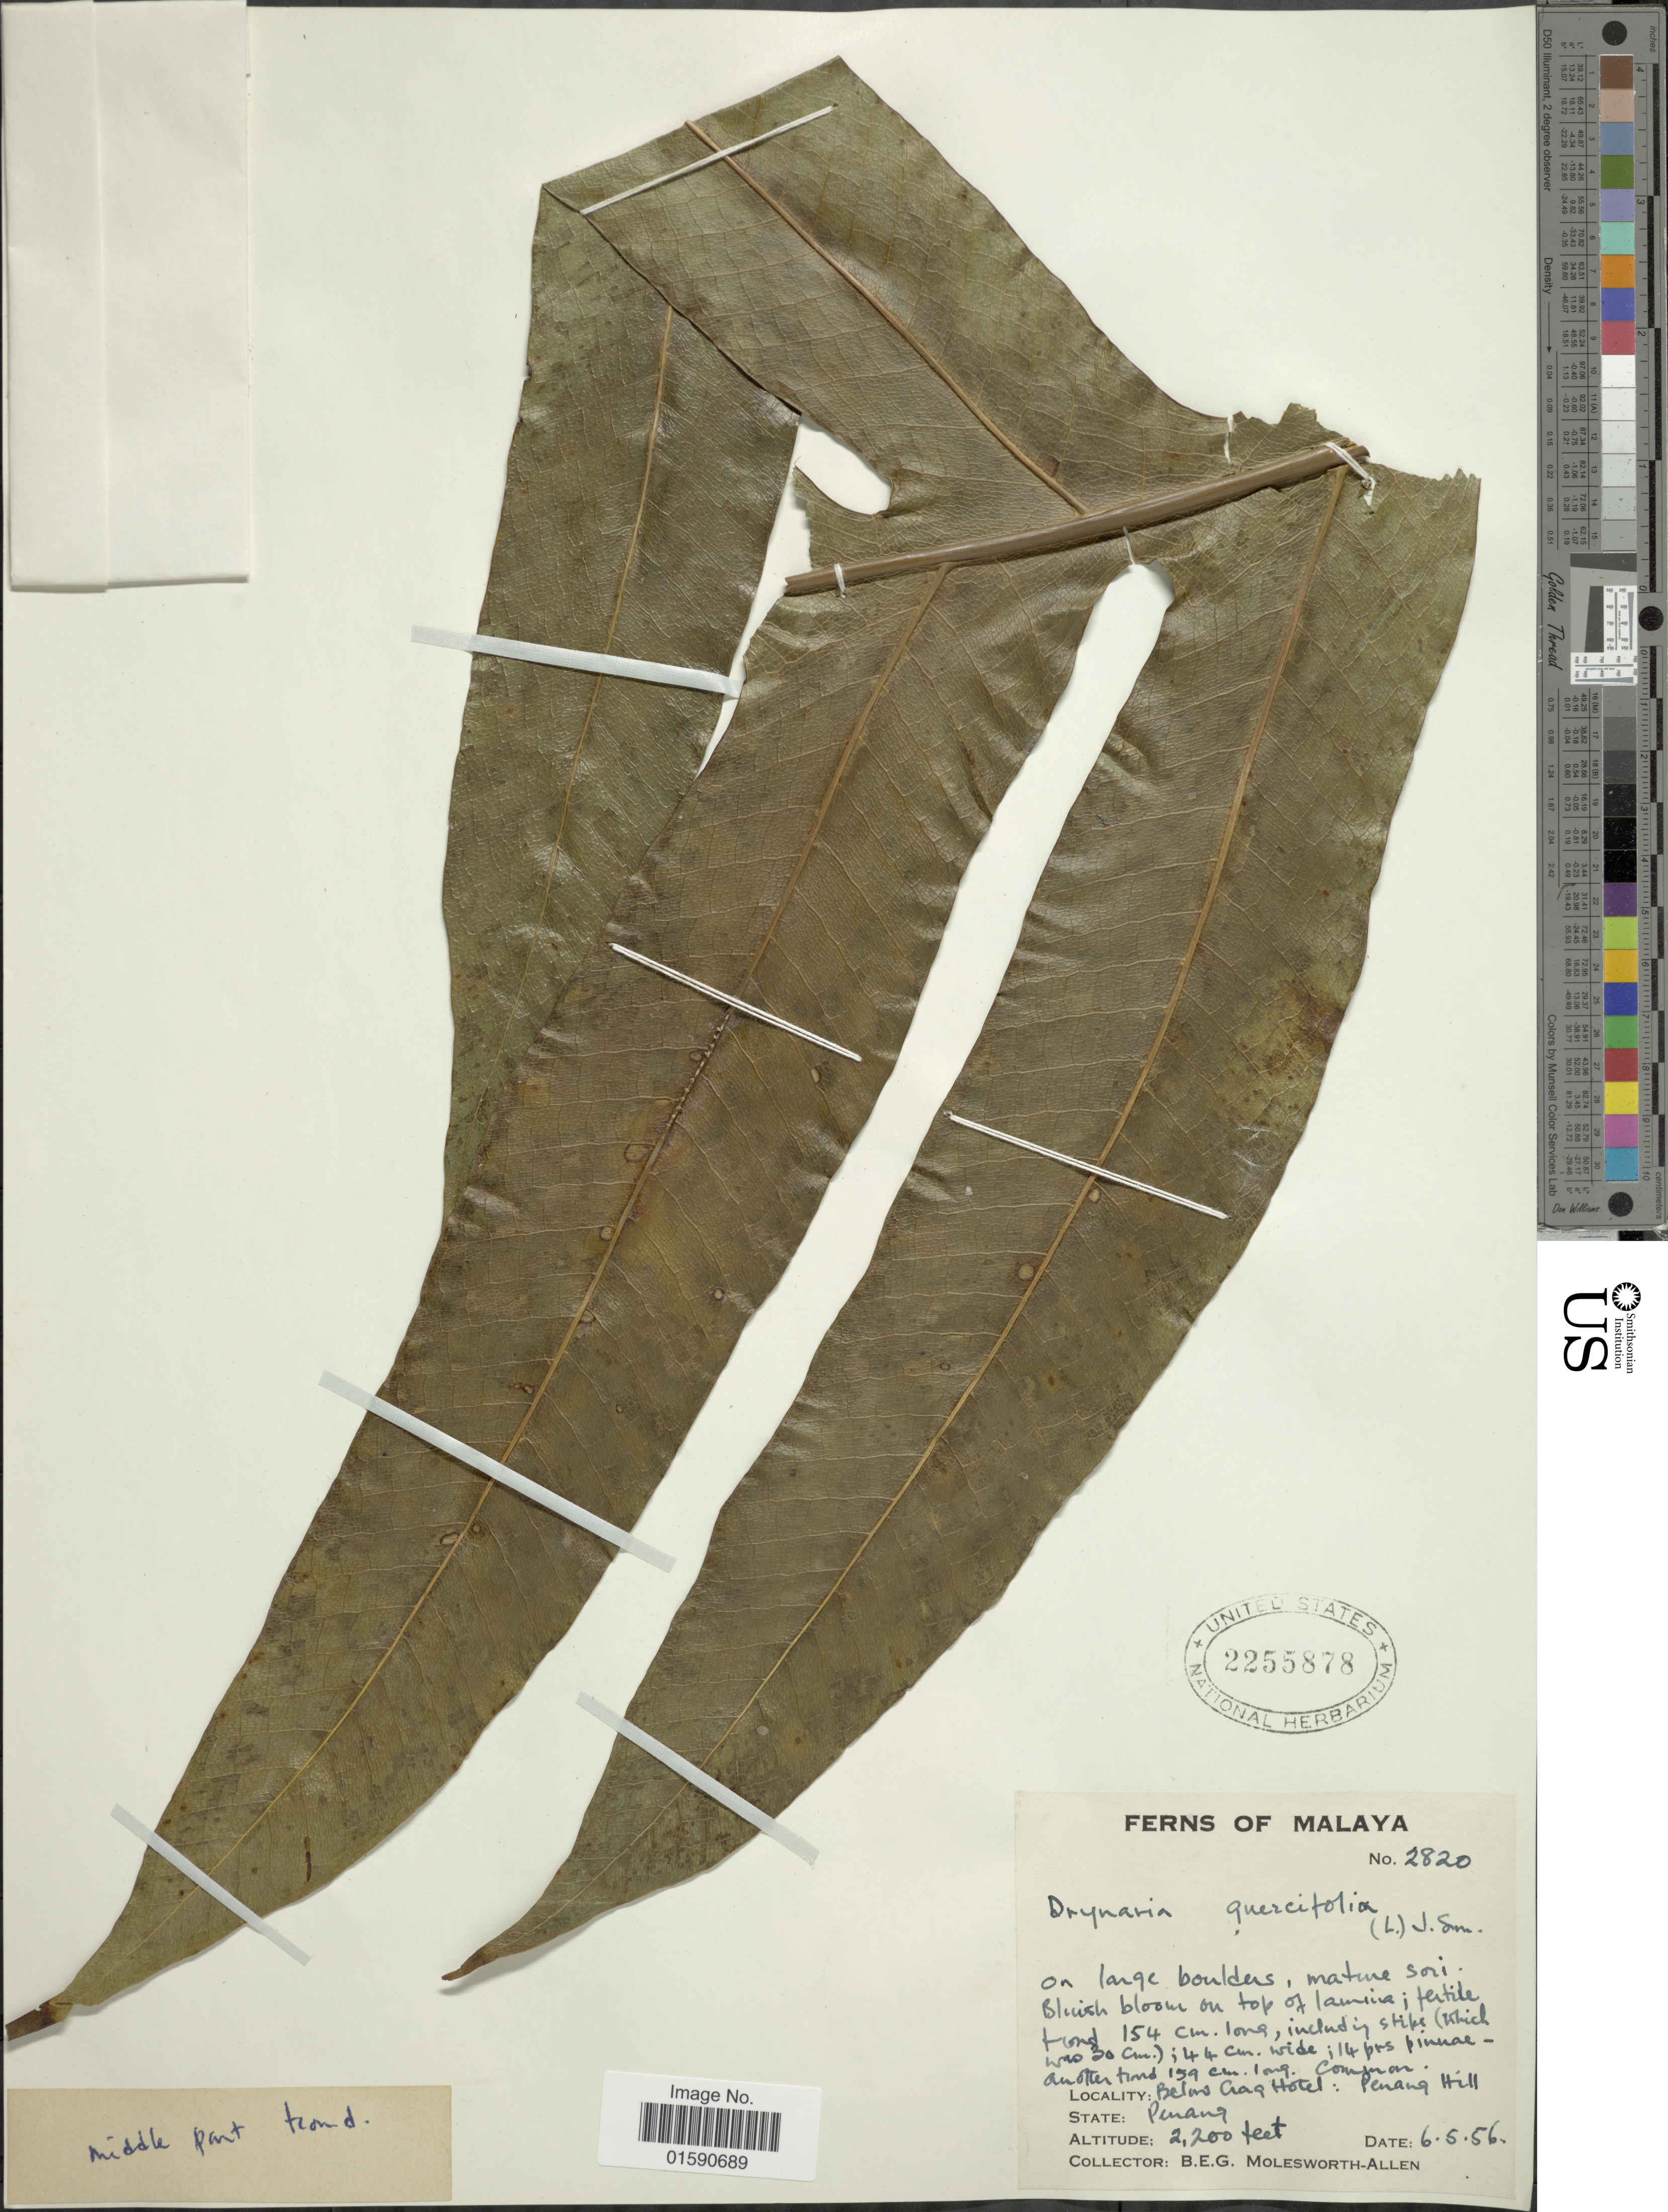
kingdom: Plantae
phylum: Tracheophyta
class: Polypodiopsida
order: Polypodiales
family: Polypodiaceae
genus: Drynaria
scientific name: Drynaria quercifolia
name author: (L.) J. Sm.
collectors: B. E. G. Molesworth-Allen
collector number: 2820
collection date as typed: Transcribed d/m/y: 6/5/56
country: Malaysia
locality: Below Crag Hotel: Penang Hill, Penang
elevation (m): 671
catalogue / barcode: US 2255878